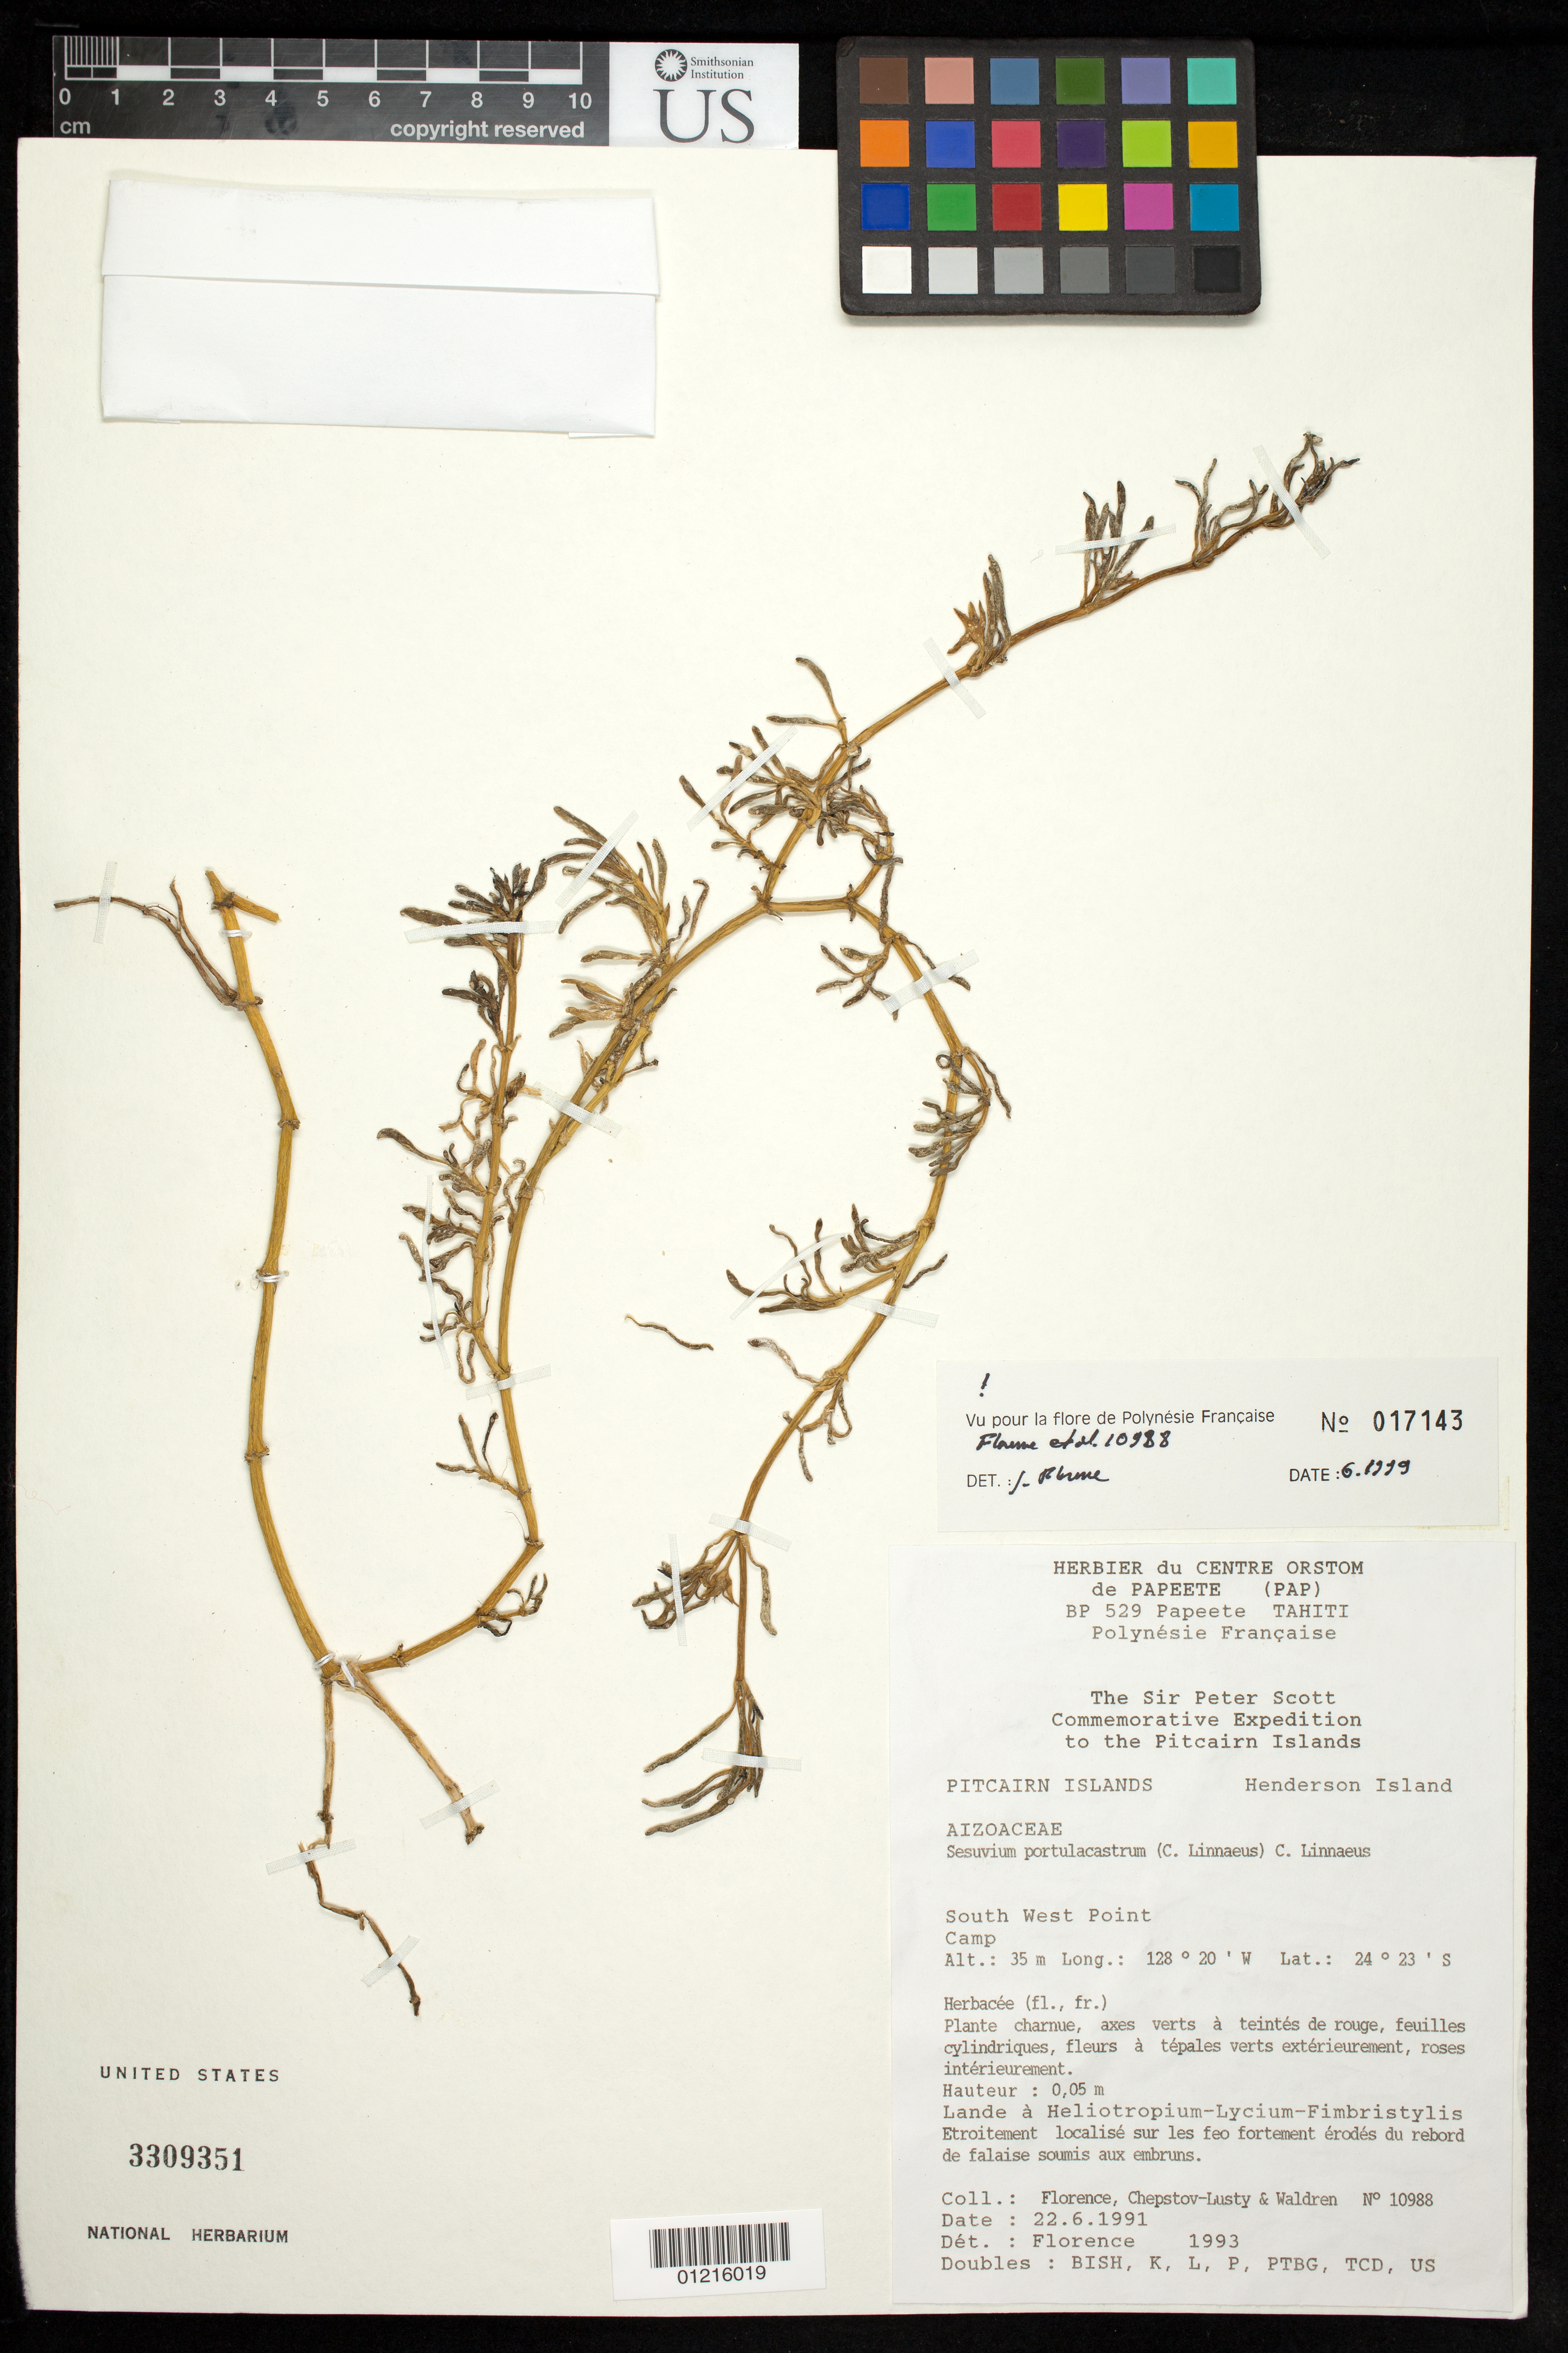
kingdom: Plantae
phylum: Tracheophyta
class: Magnoliopsida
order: Caryophyllales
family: Aizoaceae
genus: Sesuvium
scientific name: Sesuvium portulacastrum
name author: (L.) L.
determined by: Florence, J.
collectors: J. Florence, -. Chepstov-lusty & Waldren, --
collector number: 10988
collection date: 1991-06-22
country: Pitcairn Islands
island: Henderson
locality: South West Point, Camp.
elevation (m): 35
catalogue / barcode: US 3309351